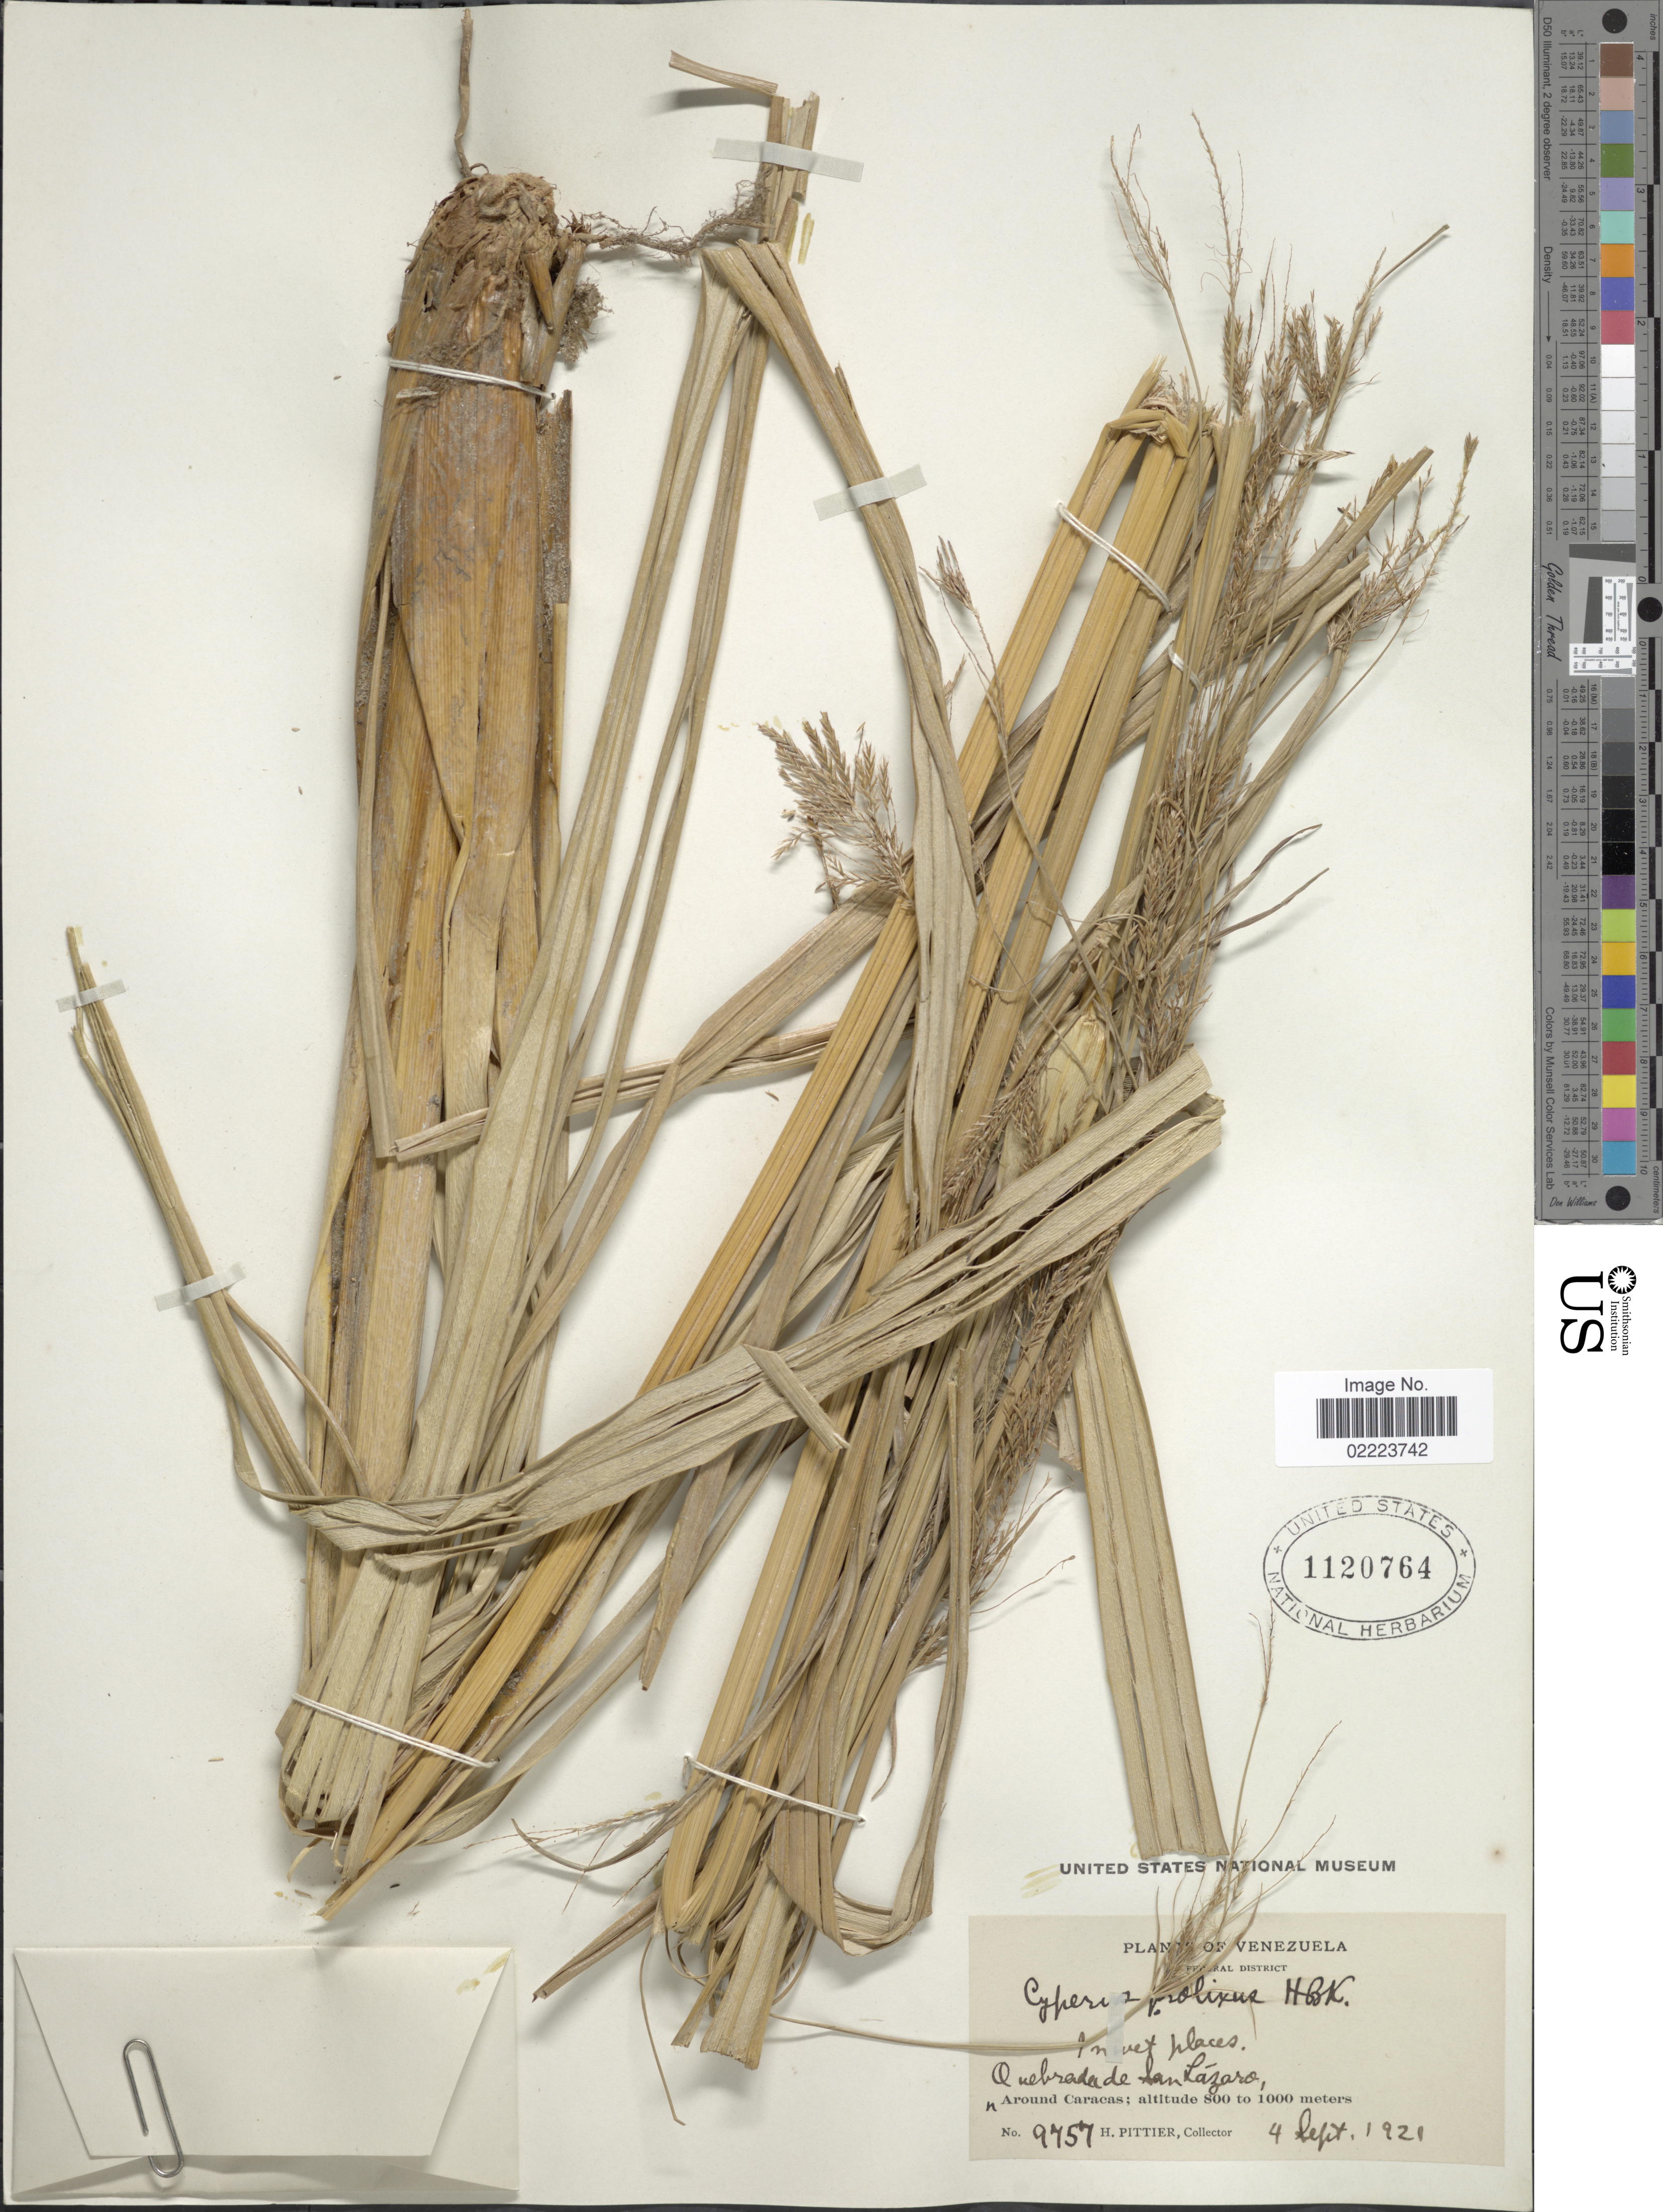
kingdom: Plantae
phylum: Tracheophyta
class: Liliopsida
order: Poales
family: Cyperaceae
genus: Cyperus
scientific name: Cyperus prolixus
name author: Kunth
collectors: H. F. Pittier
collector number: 9757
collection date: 1921-09-04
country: Venezuela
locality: In wet places, Quebrada se San Lazaro, around Caracas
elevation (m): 800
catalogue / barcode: US 1120764